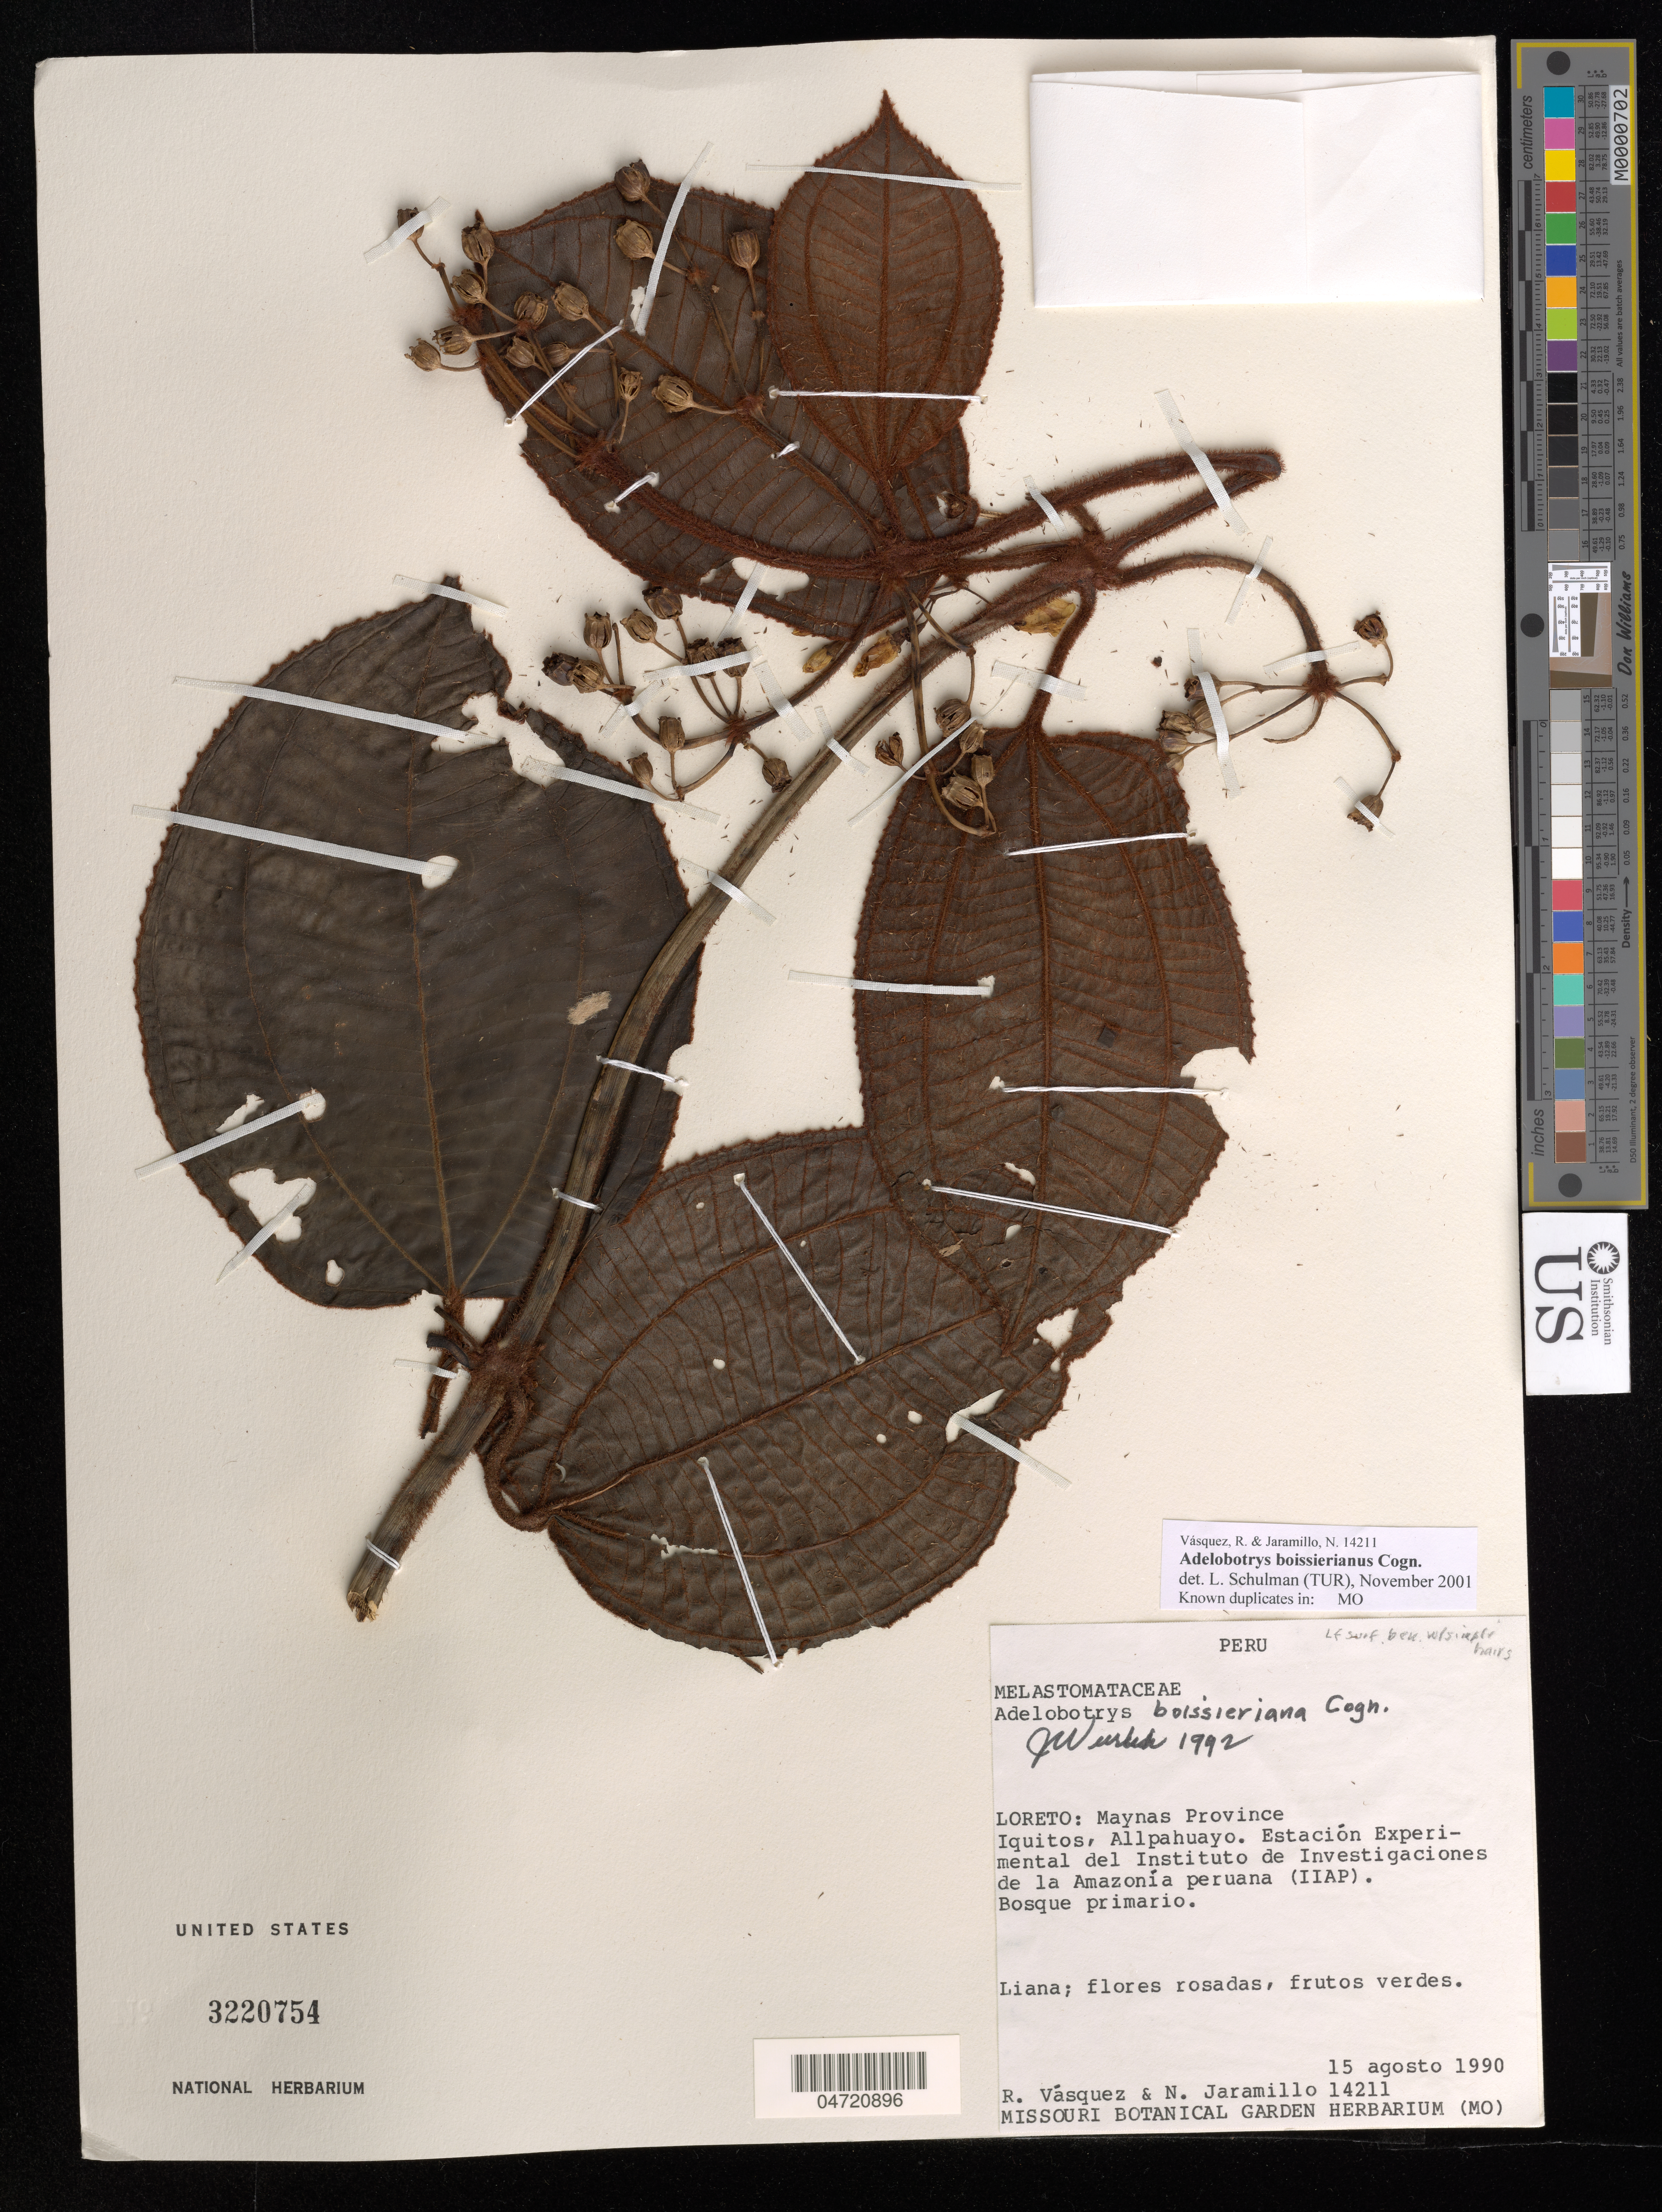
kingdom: Plantae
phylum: Tracheophyta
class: Magnoliopsida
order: Myrtales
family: Melastomataceae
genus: Adelobotrys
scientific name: Adelobotrys boissieriana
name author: Cogn.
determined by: Schulman, Leif, (TUR), University of Turku (FINLAND)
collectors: R. Vásquez & N. Jaramillo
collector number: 14211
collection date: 1990-08-15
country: Peru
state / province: Loreto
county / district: Maynas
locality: Iquitos, Allpahuayo. Estación Experimental del Instituto de Investigaciones de la Amazonía Peruana (IIAP).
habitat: Bosque primario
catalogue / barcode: US 3220754